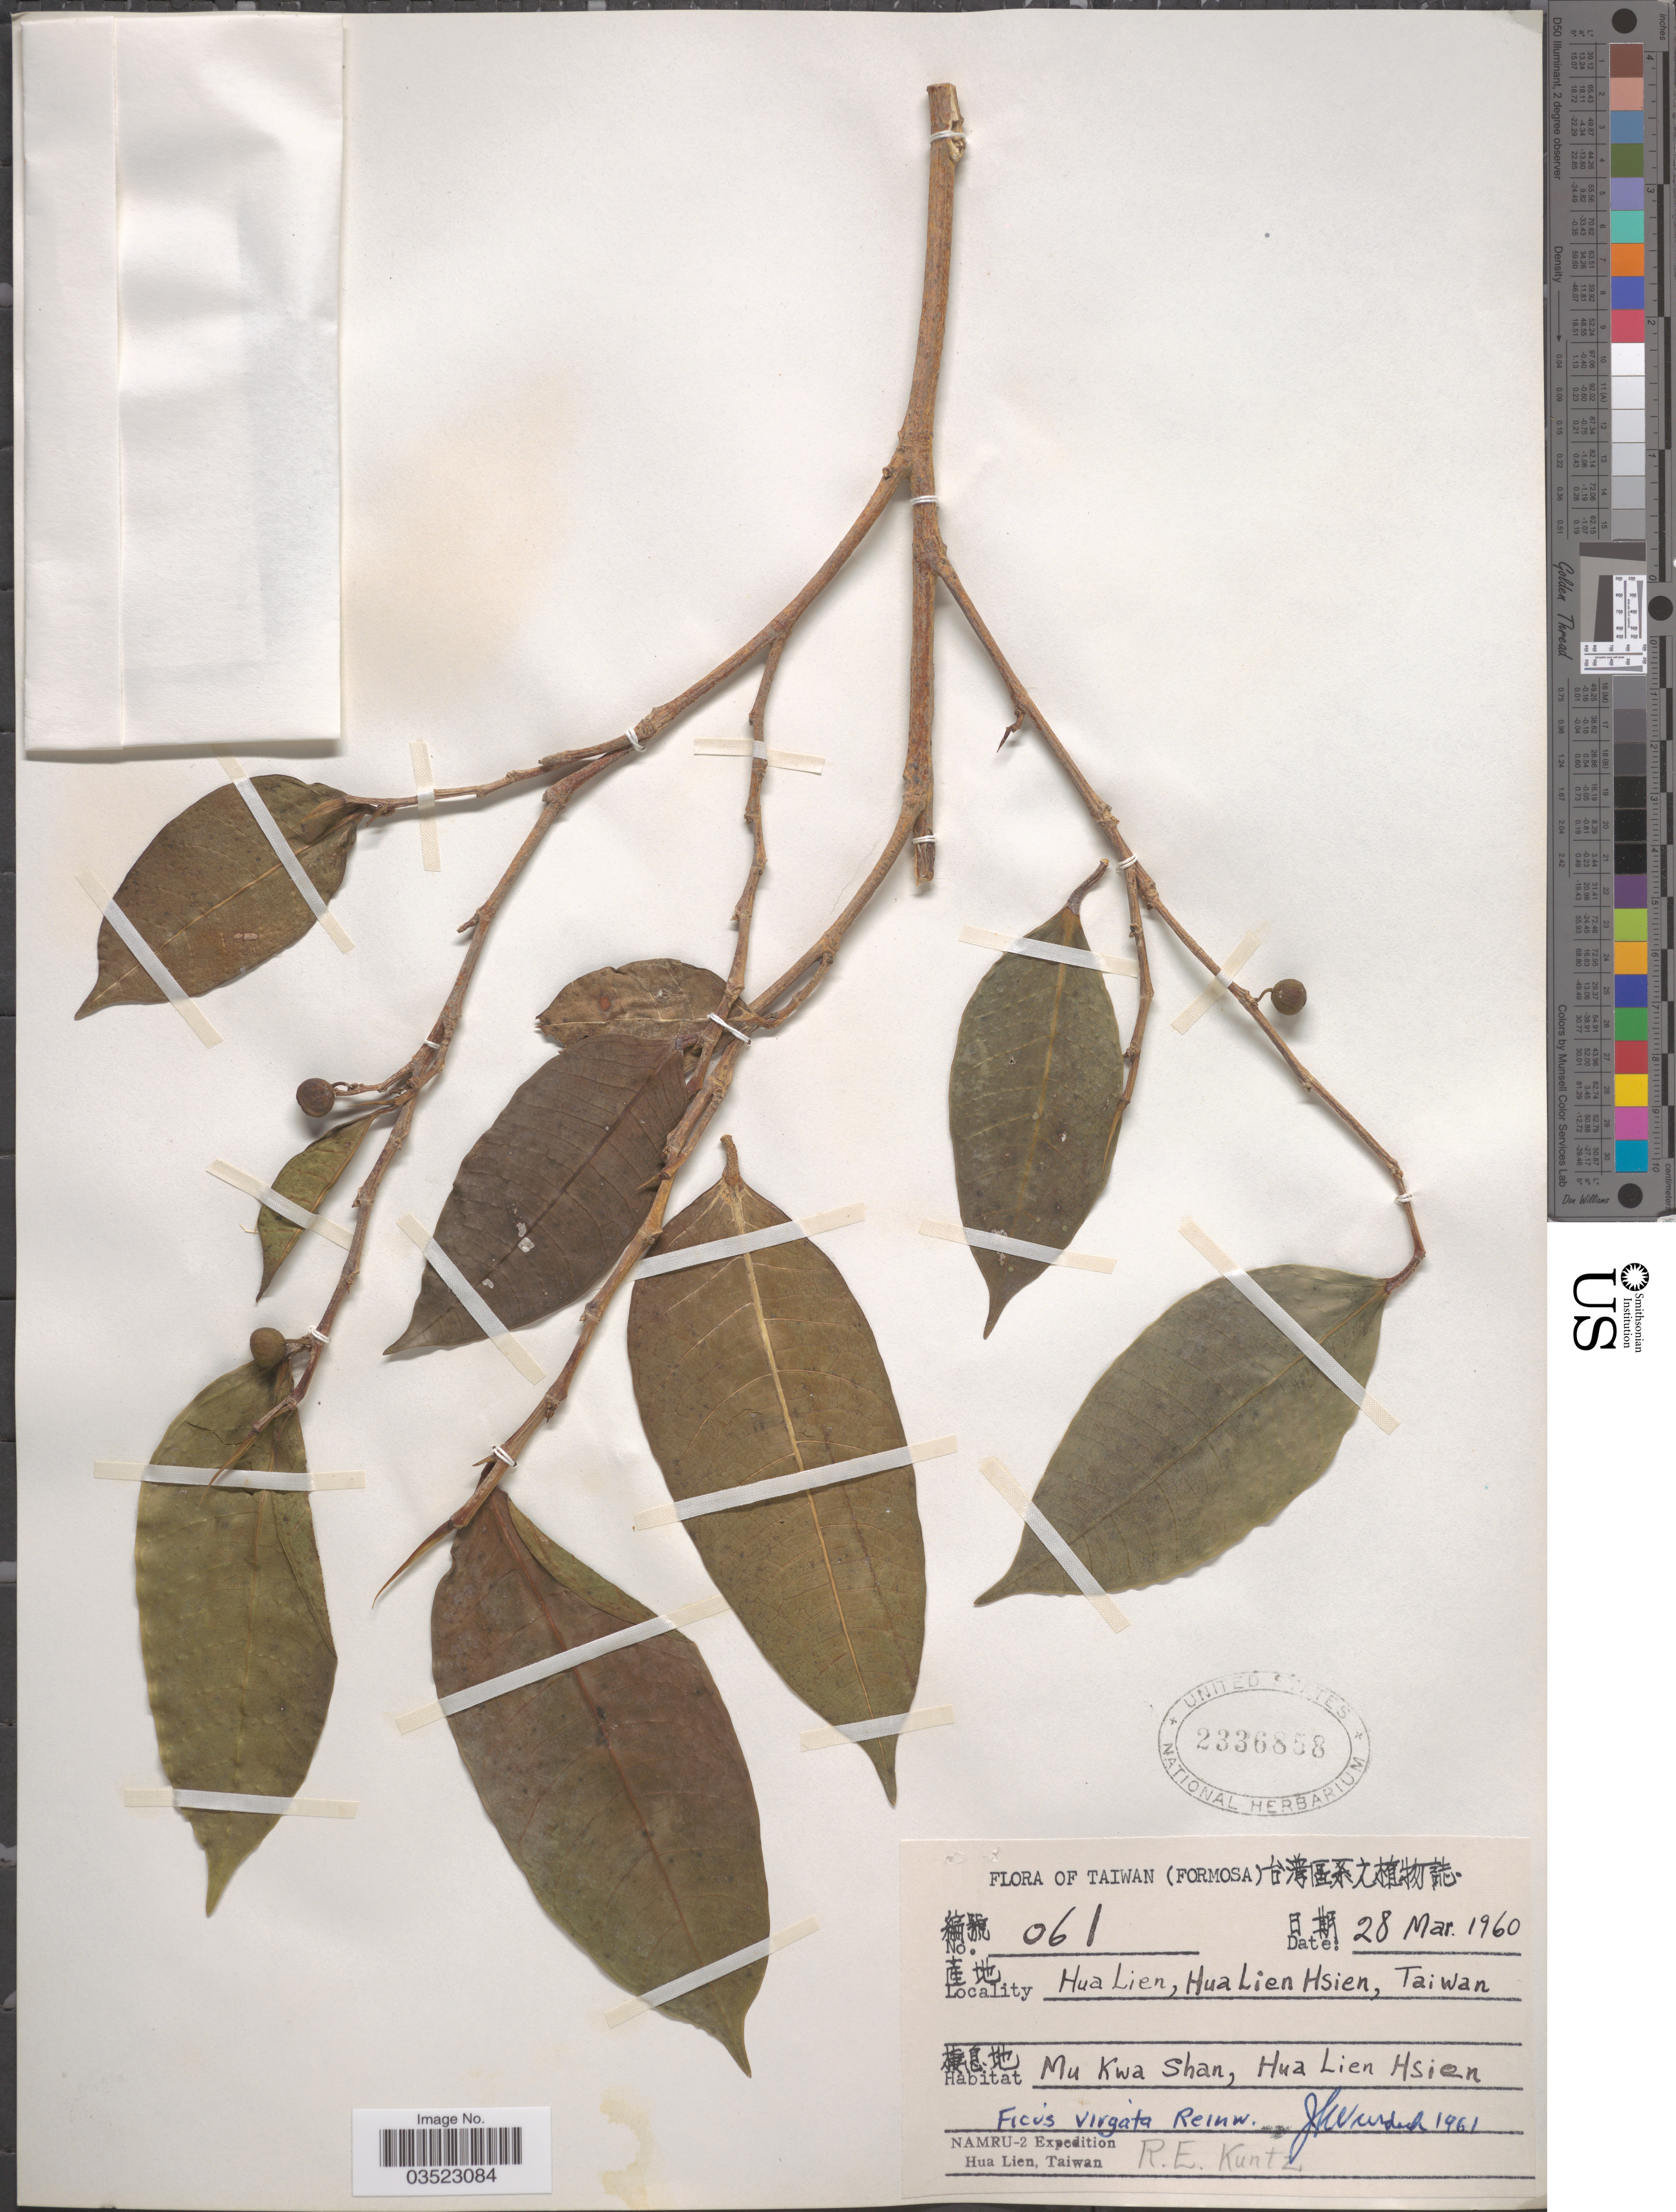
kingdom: Plantae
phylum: Tracheophyta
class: Magnoliopsida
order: Rosales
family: Moraceae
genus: Ficus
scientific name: Ficus virgata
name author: Reinw.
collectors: R. E. Kuntz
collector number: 061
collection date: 1960-03-28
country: Taiwan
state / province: Hualien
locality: (Formosa). Hua Lien, Hua Lien Hsien. Mu Kwa Shan, Hua Lien Hsien. NAMRU-2 Expedition Hua Lien.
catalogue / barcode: US 2336858